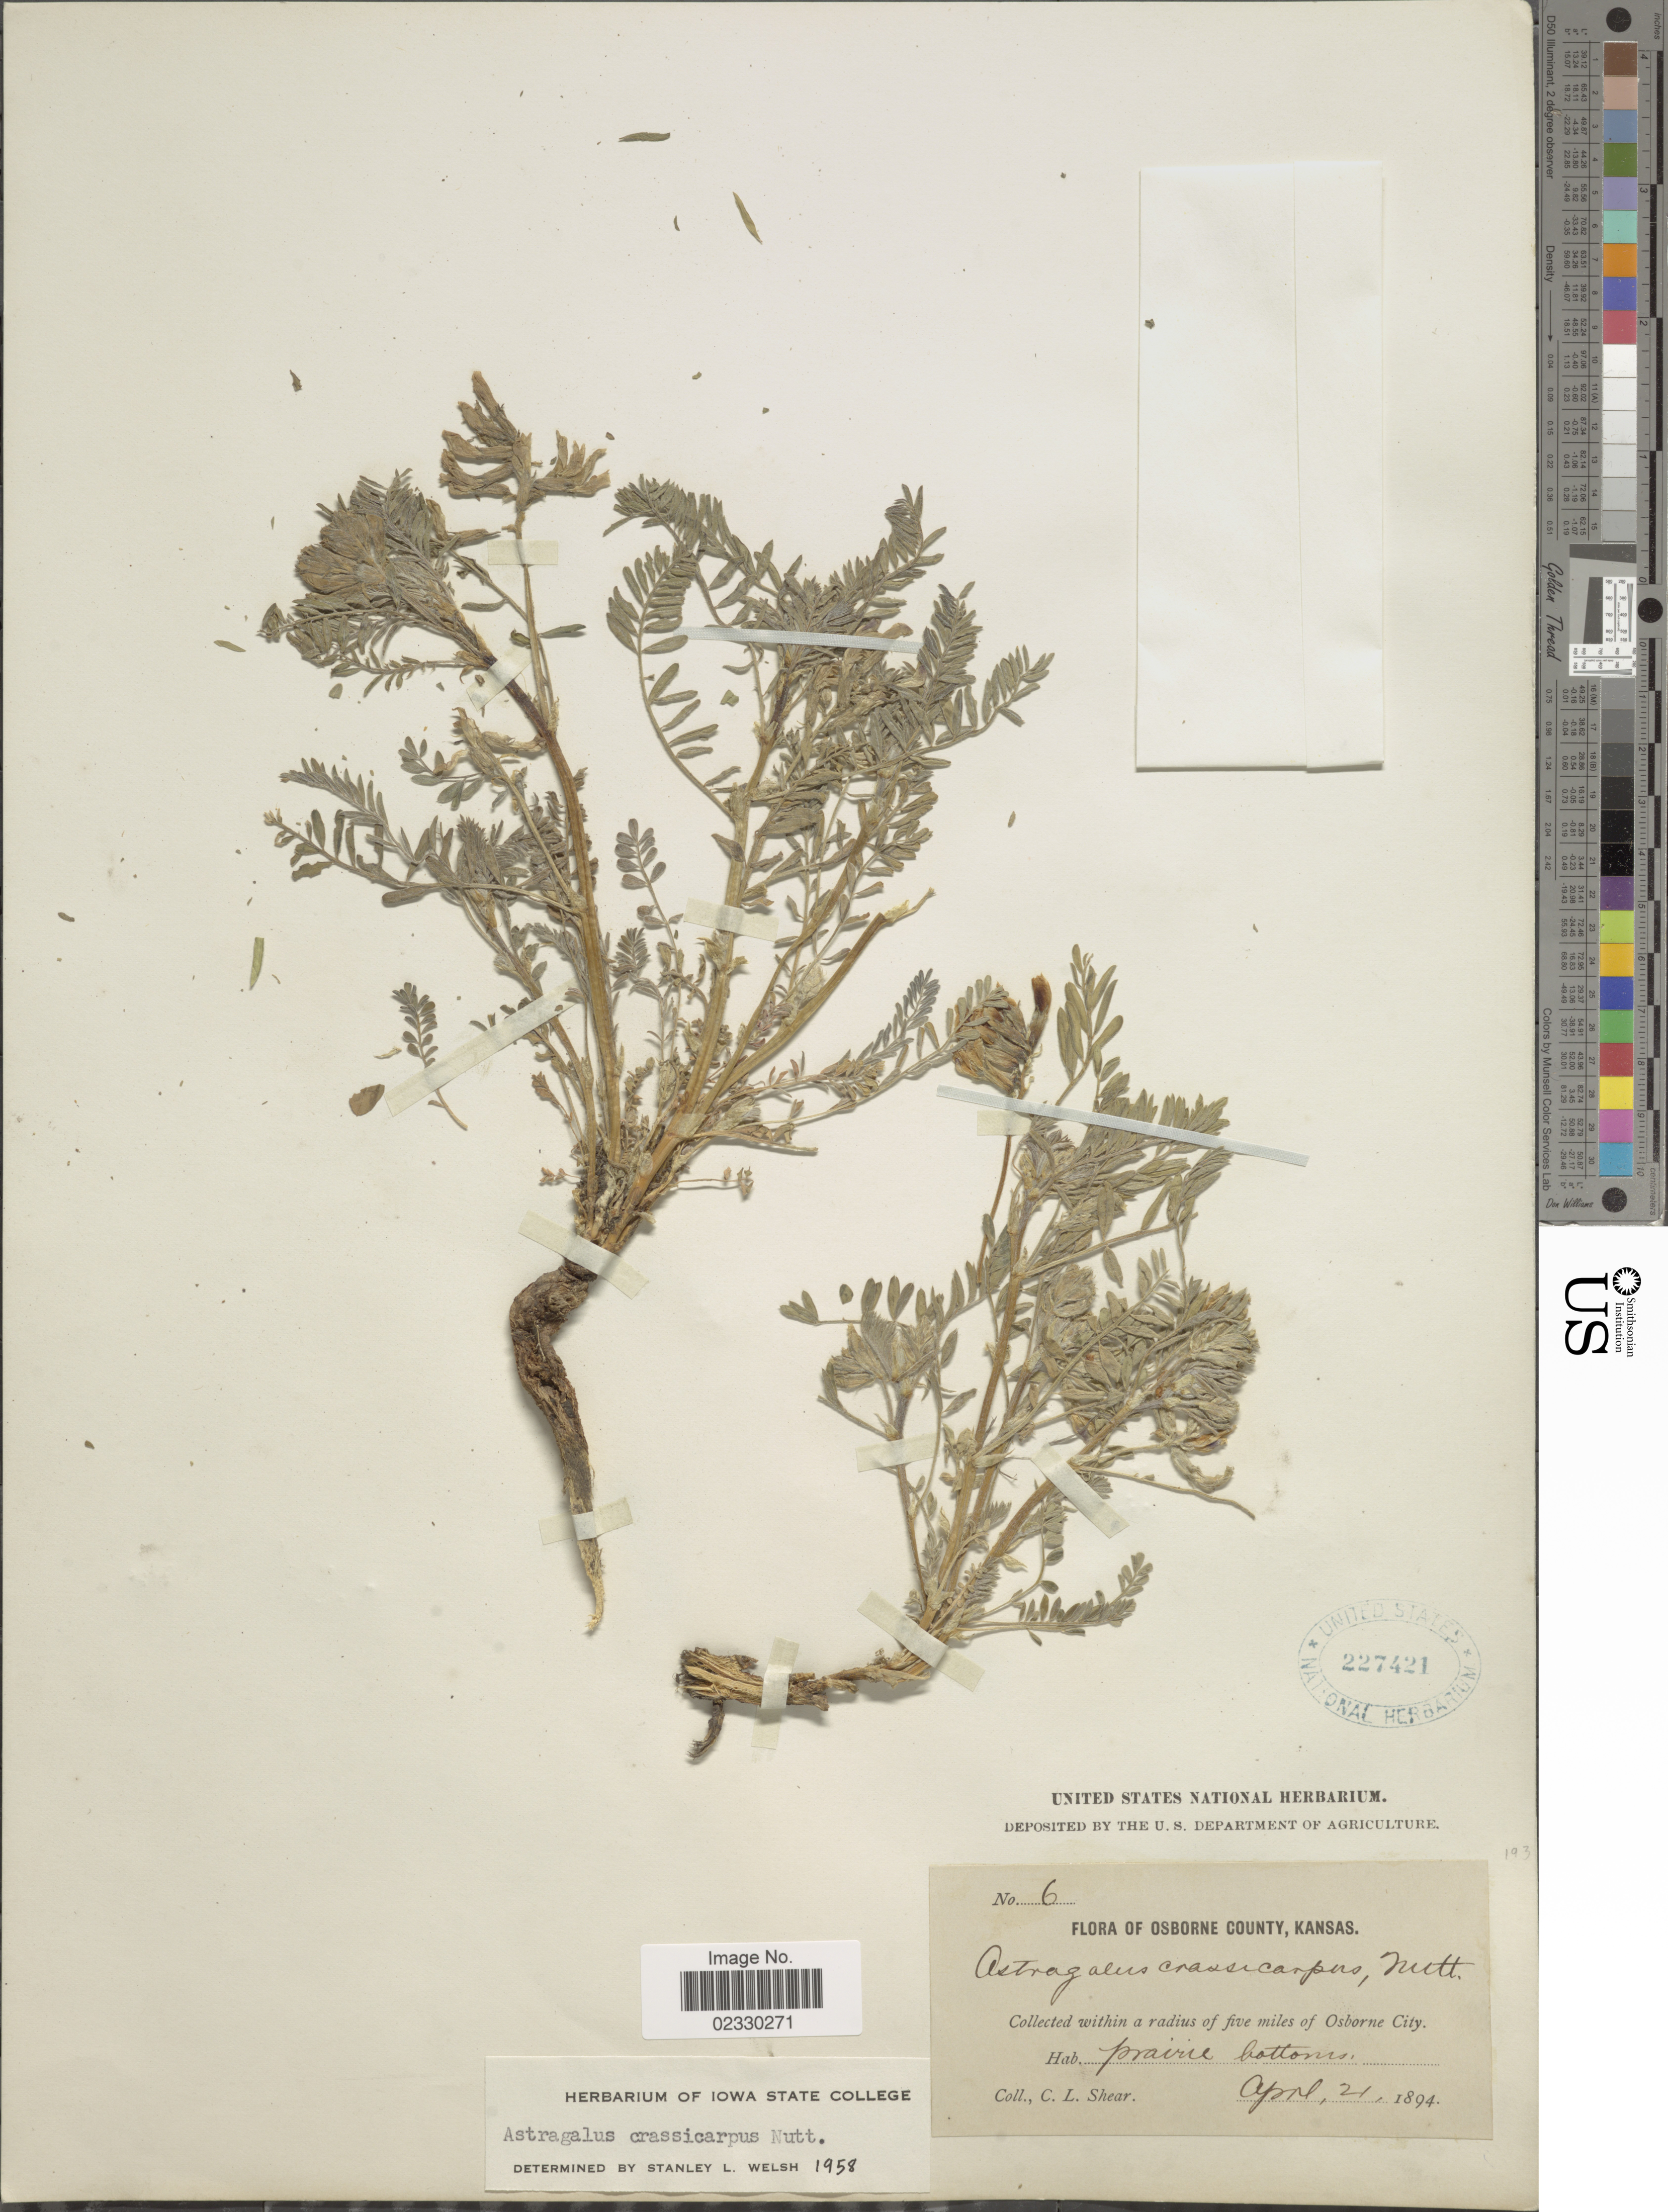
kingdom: Plantae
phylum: Tracheophyta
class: Magnoliopsida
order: Fabales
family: Fabaceae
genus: Astragalus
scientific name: Astragalus crassicarpus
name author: Nutt.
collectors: C. L. Shear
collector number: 6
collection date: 1894-04-21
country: United States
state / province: Kansas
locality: Osborne County, within a radius of five miles of Osborne City, prairie bottoms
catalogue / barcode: US 227421